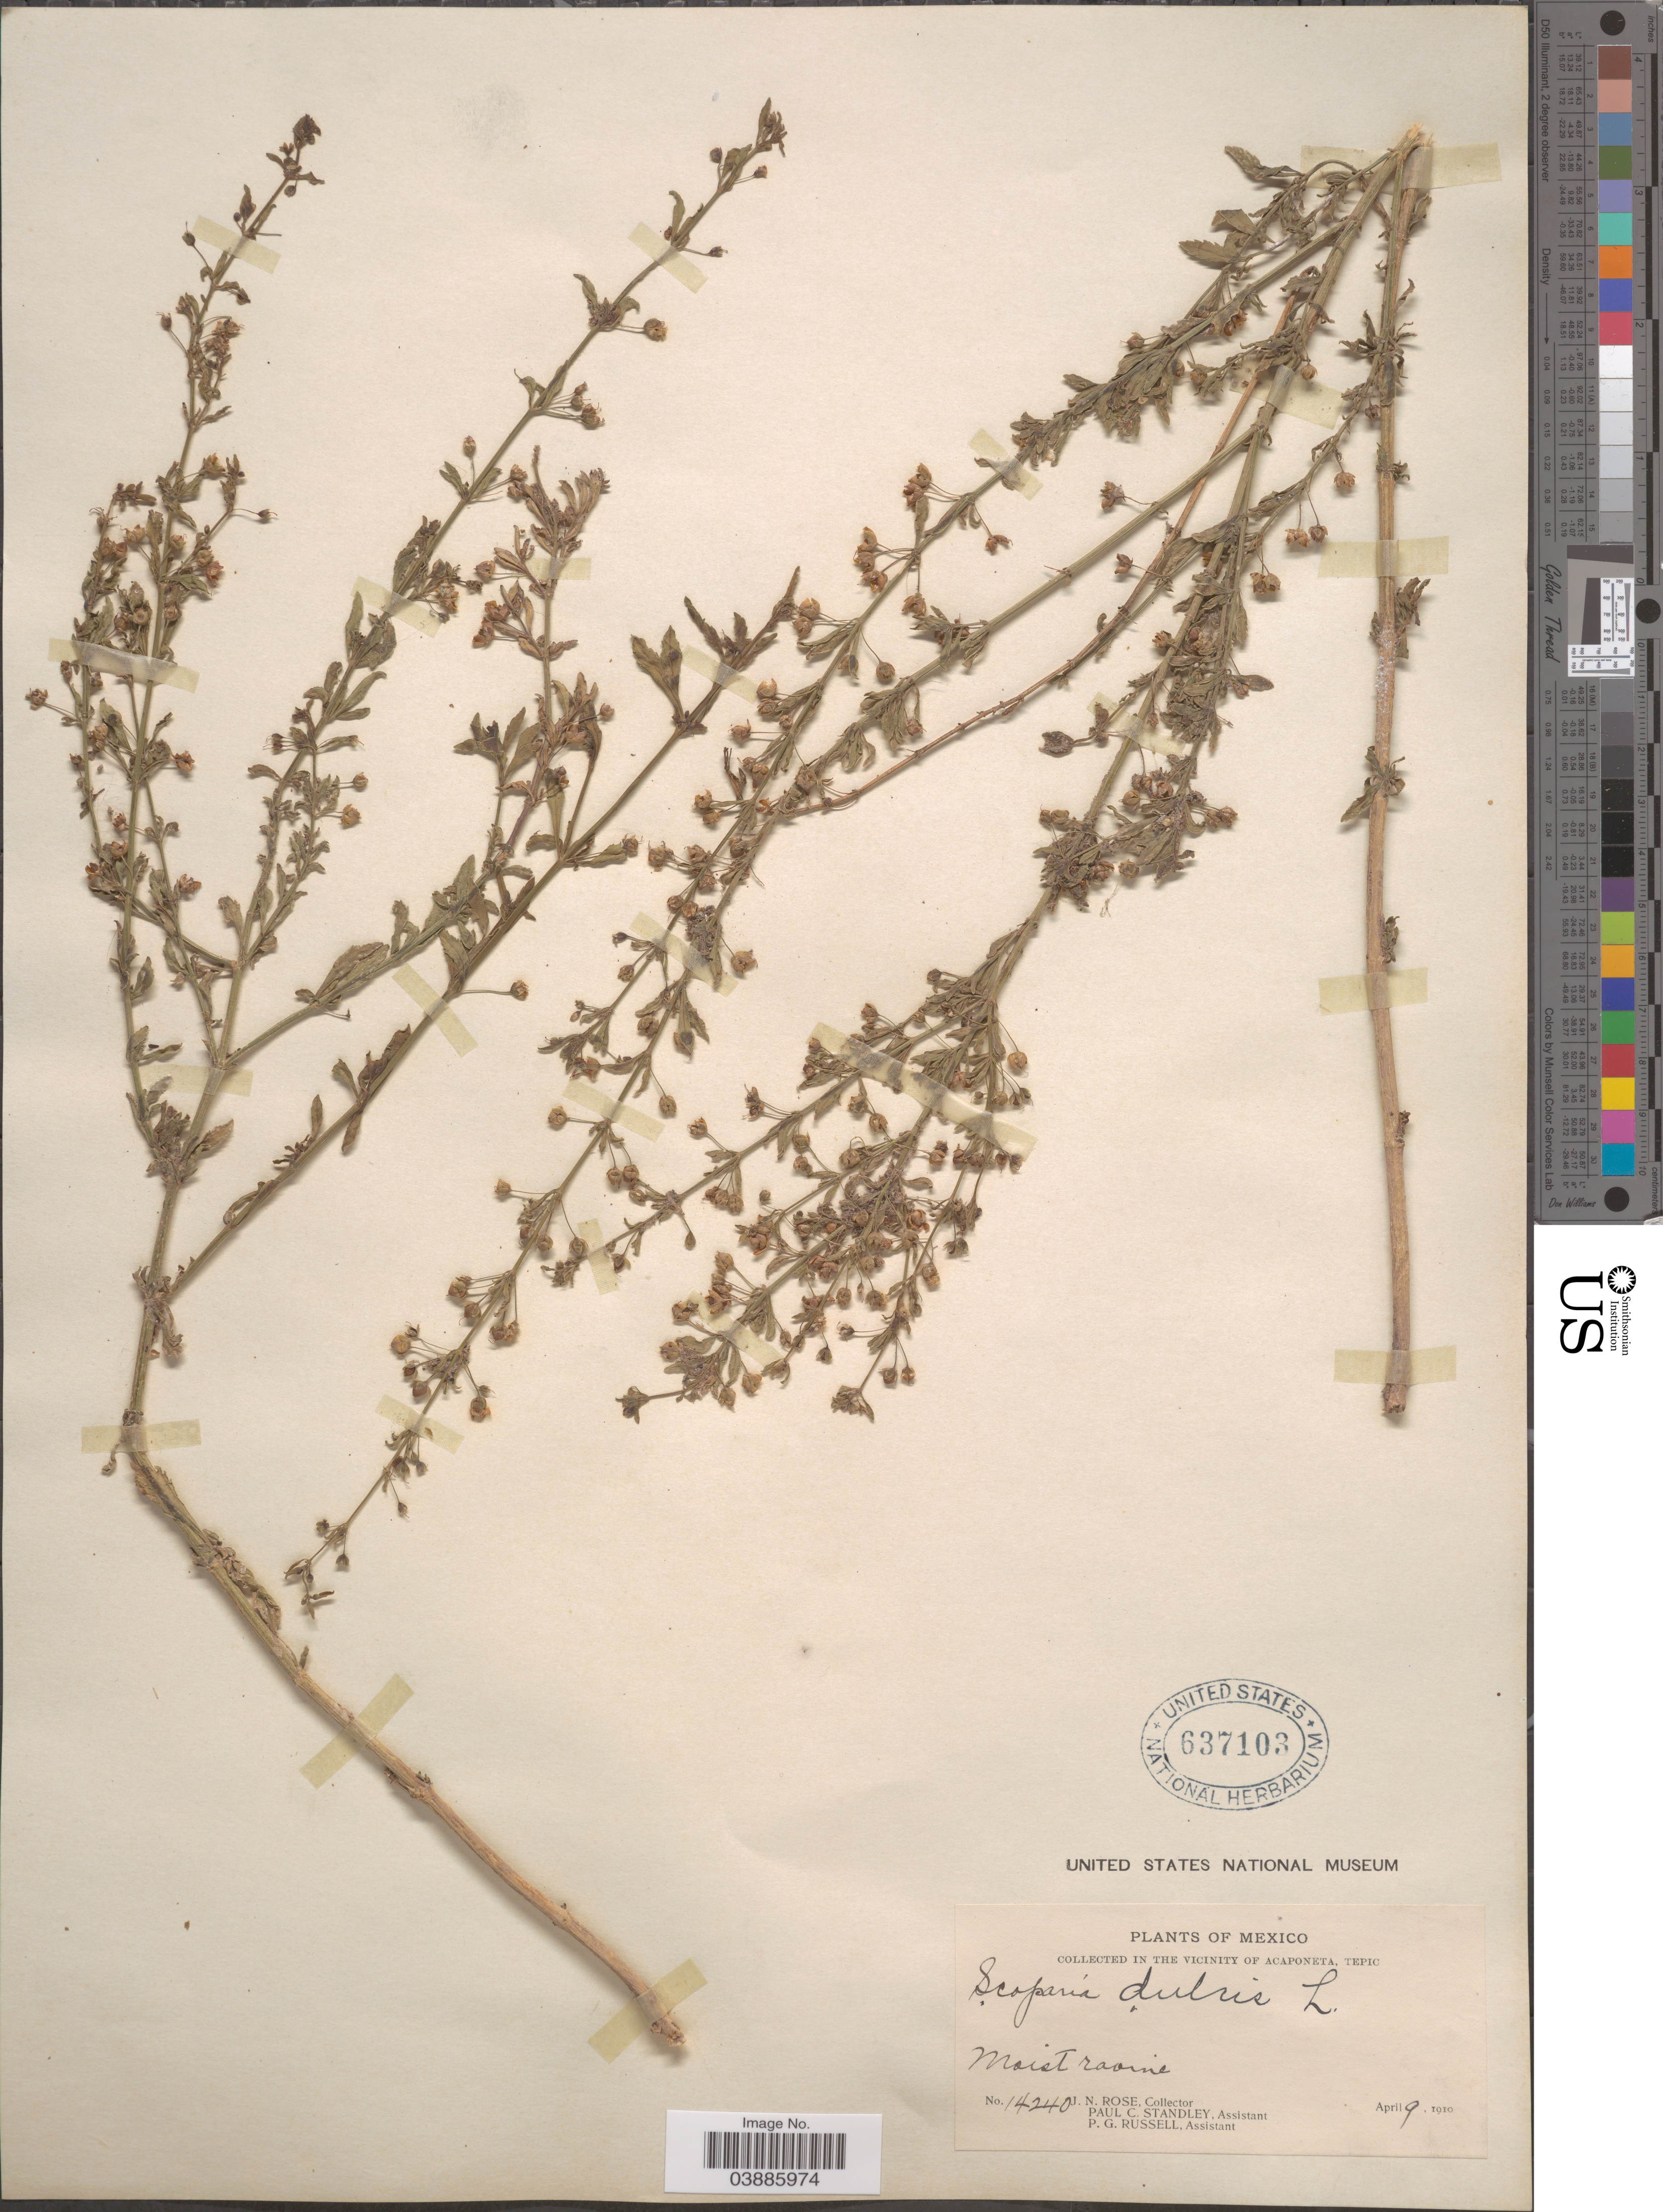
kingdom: Plantae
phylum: Tracheophyta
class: Magnoliopsida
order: Lamiales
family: Plantaginaceae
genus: Scoparia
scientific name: Scoparia dulcis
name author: L.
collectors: J. N. Rose, P. C. Standley & P. G. Russell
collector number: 14240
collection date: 1910-04-09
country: Mexico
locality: In the vicinity of Acaponeta, Tepic.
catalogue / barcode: US 637103